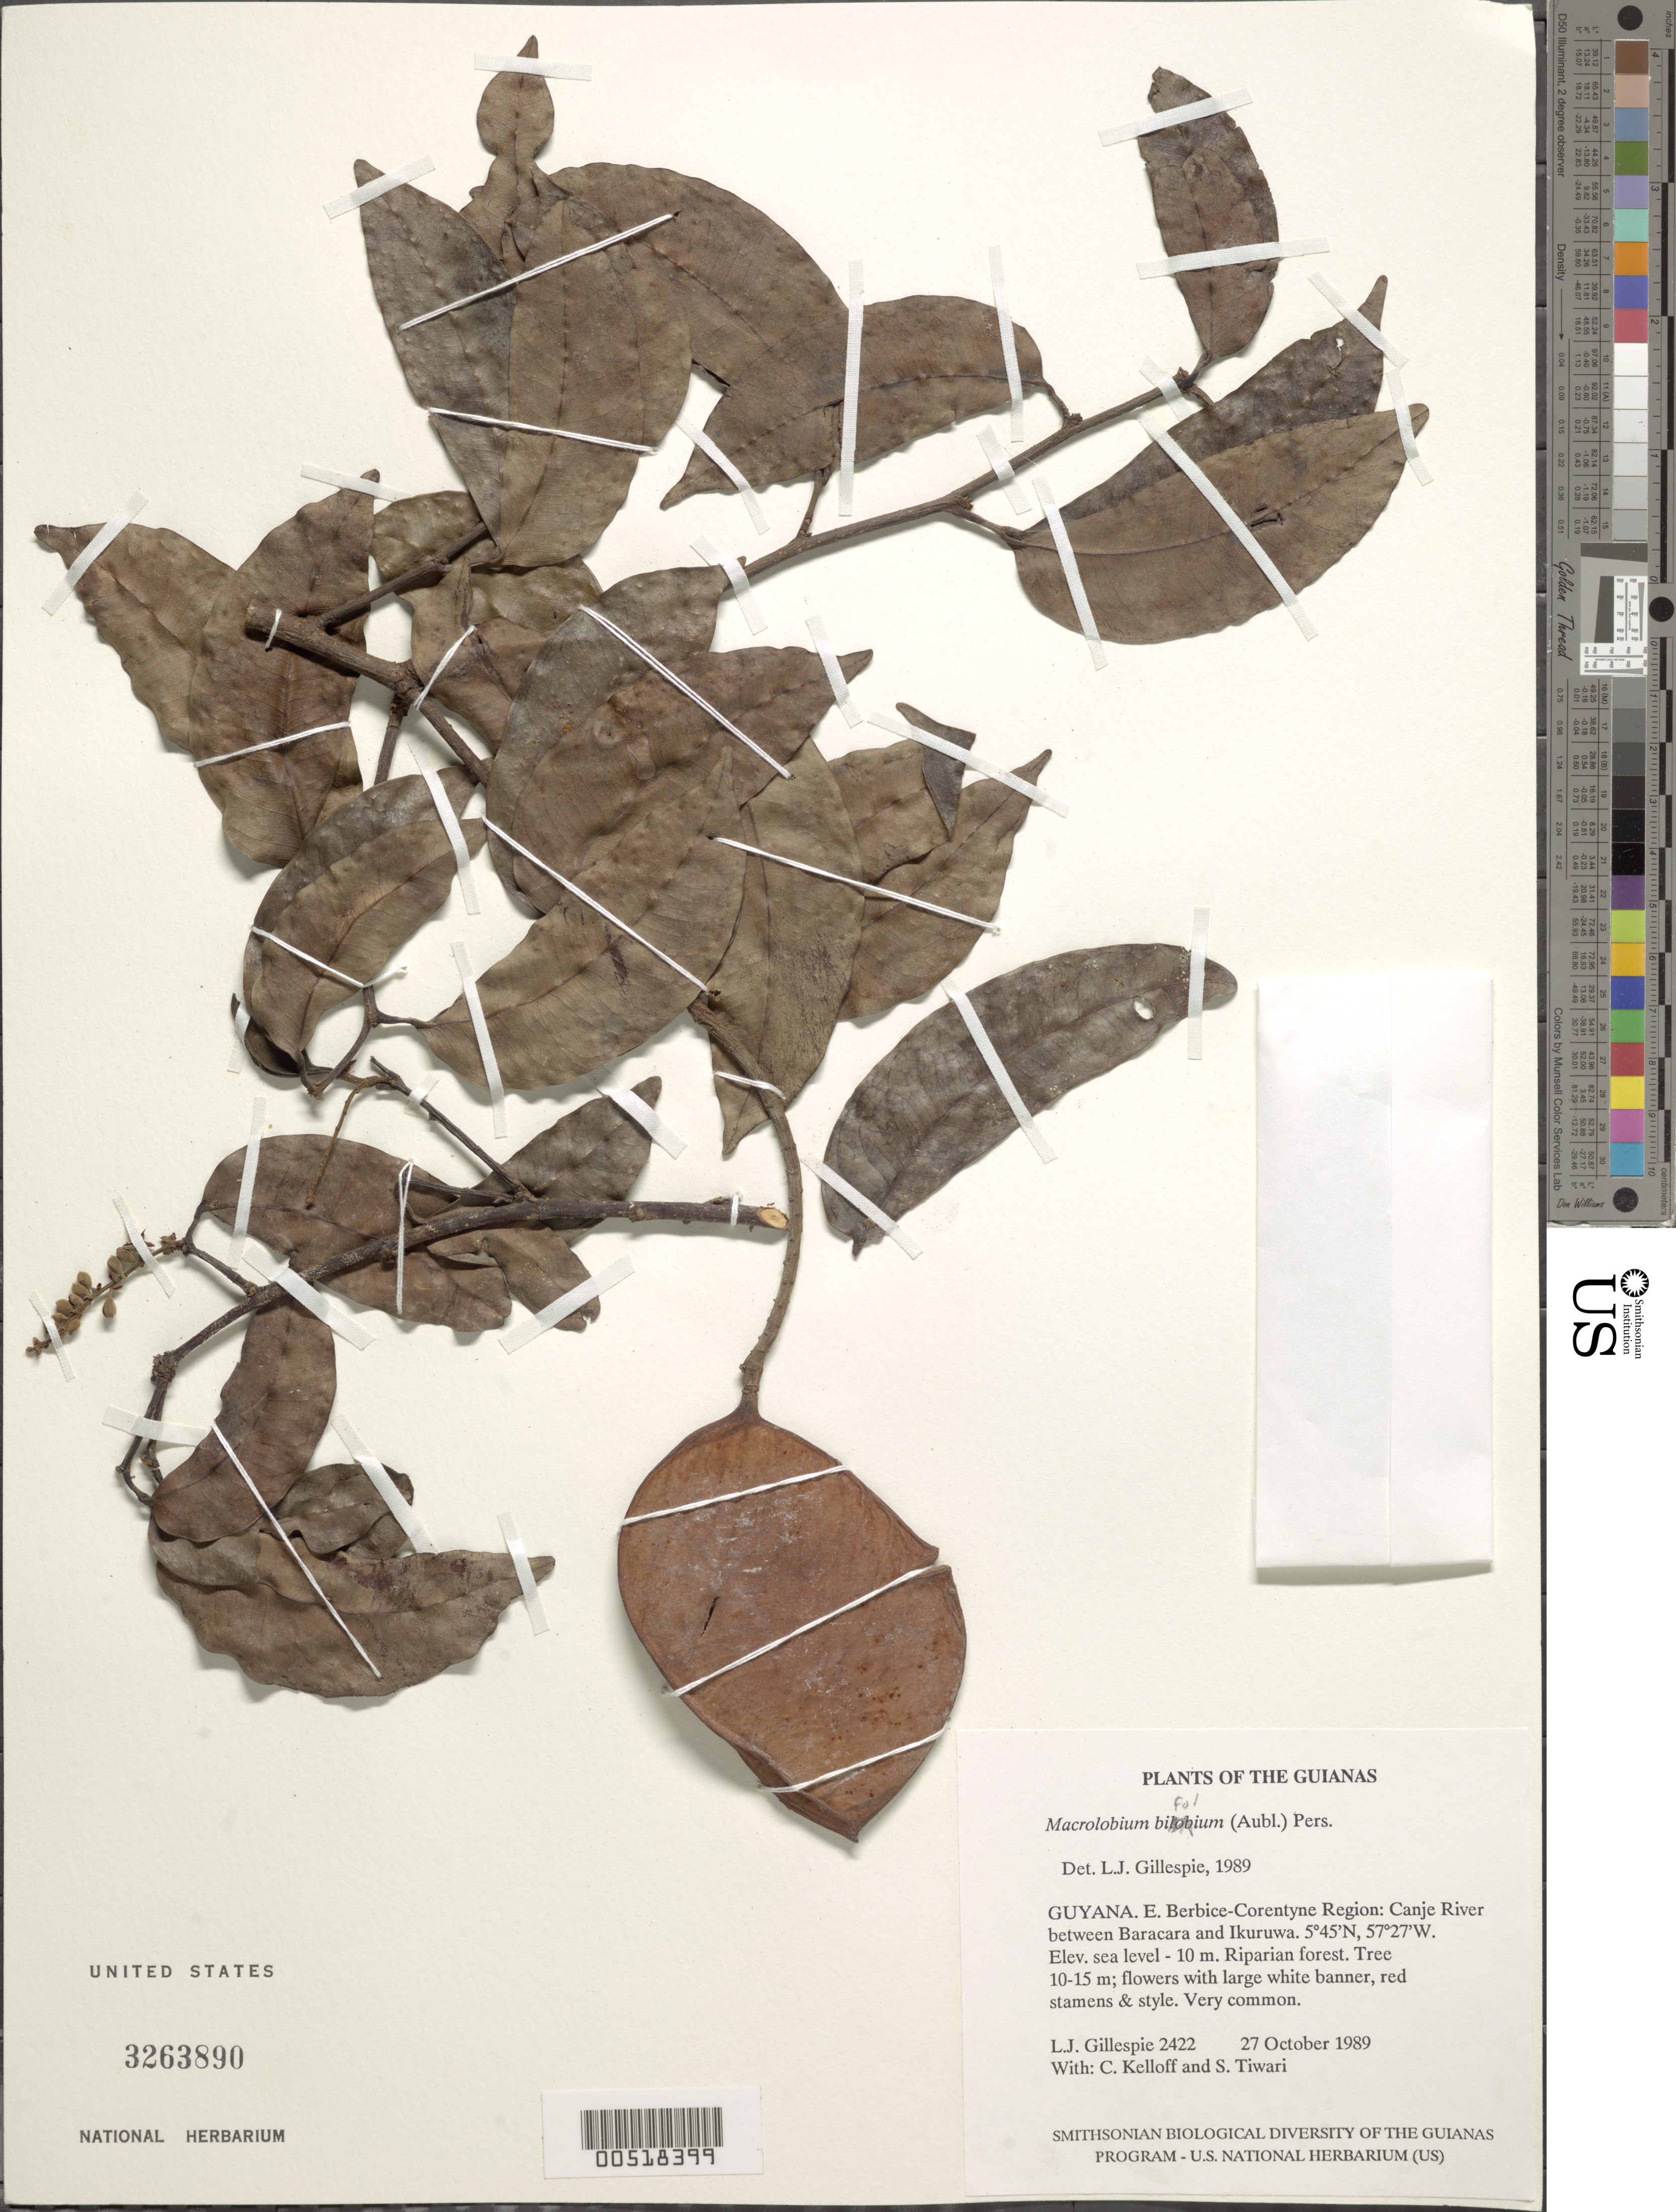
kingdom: Plantae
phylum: Tracheophyta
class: Magnoliopsida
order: Fabales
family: Fabaceae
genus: Macrolobium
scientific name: Macrolobium bifolium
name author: (Aubl.) Pers.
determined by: Gillespie, L. J.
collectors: L. J. Gillespie, C. L. Kelloff & S. Tiwari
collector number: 2422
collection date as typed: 27 October 1989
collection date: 1989-10-27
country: Guyana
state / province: E. Berbice-Corentyne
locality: Canje River between Baracara and Ikuruwa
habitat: Riparian forest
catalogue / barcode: US 3263890